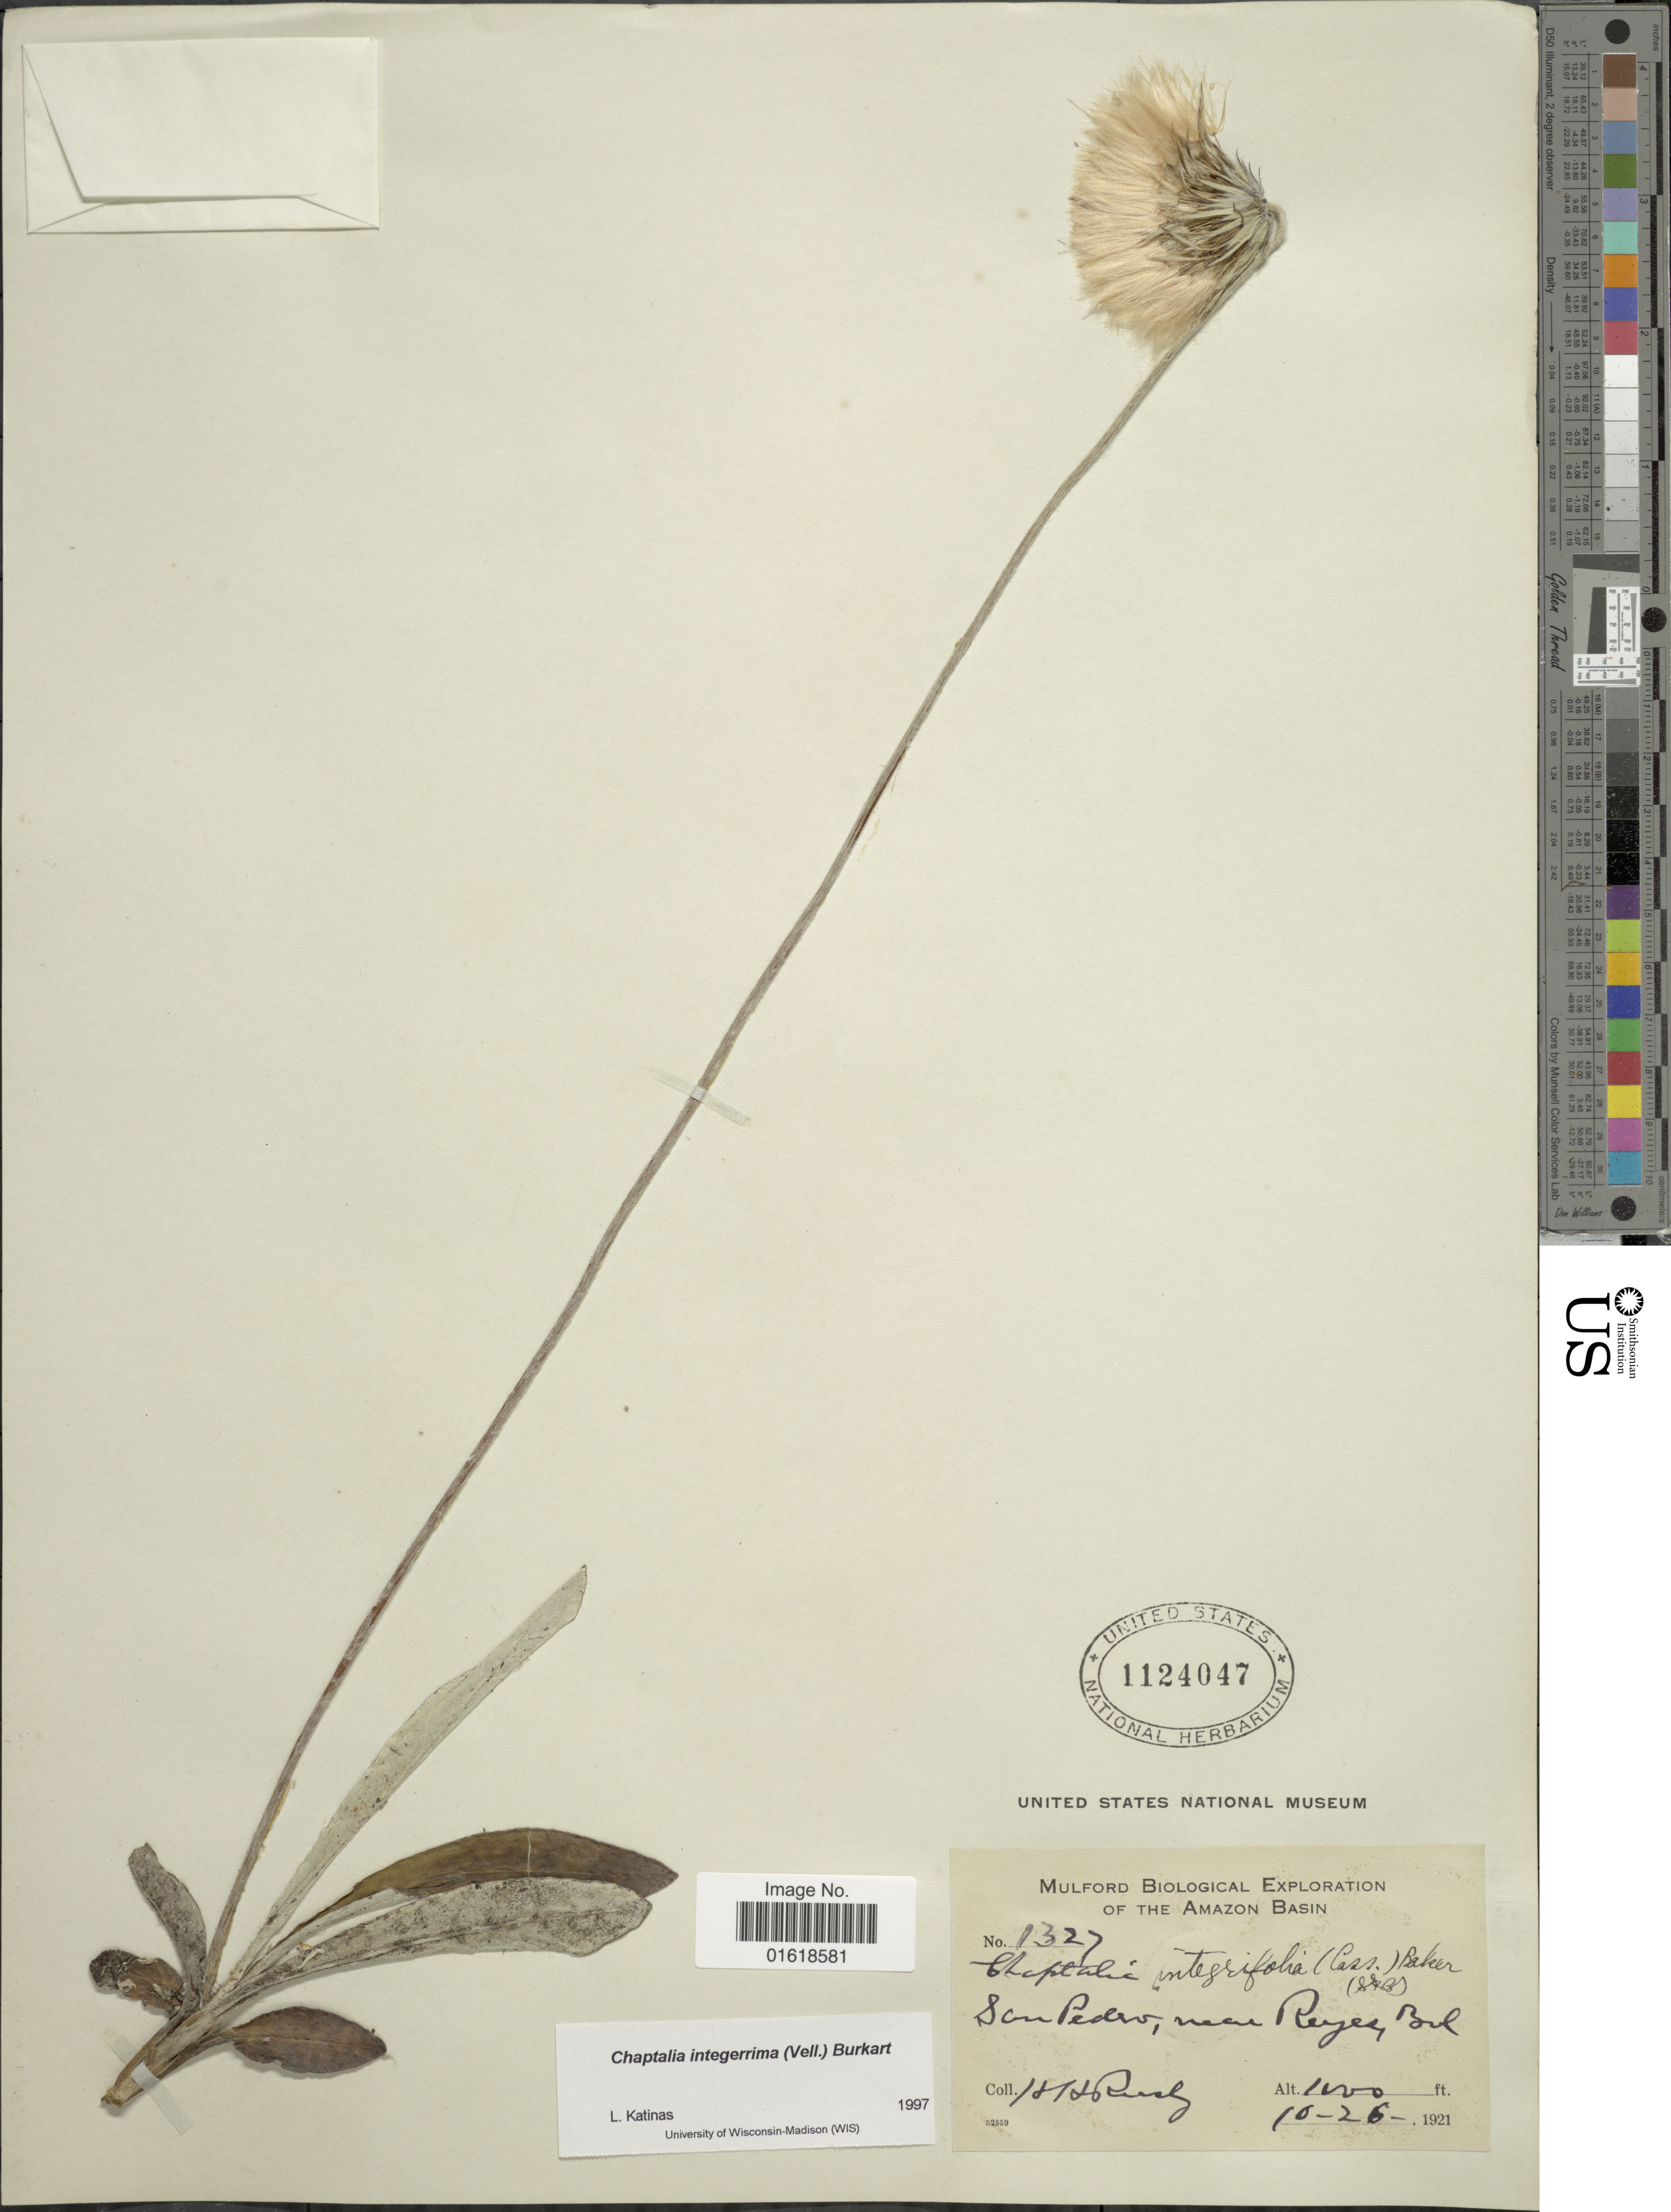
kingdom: Plantae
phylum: Tracheophyta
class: Magnoliopsida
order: Asterales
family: Asteraceae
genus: Chaptalia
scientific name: Chaptalia integerrima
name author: (Vell.) Burkart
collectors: H. H. Rusby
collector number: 1327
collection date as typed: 10-26-1921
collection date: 1921-10-26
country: Bolivia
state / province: Beni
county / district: José Ballivián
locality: San Pedro near Reyes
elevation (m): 305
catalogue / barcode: US 1124047